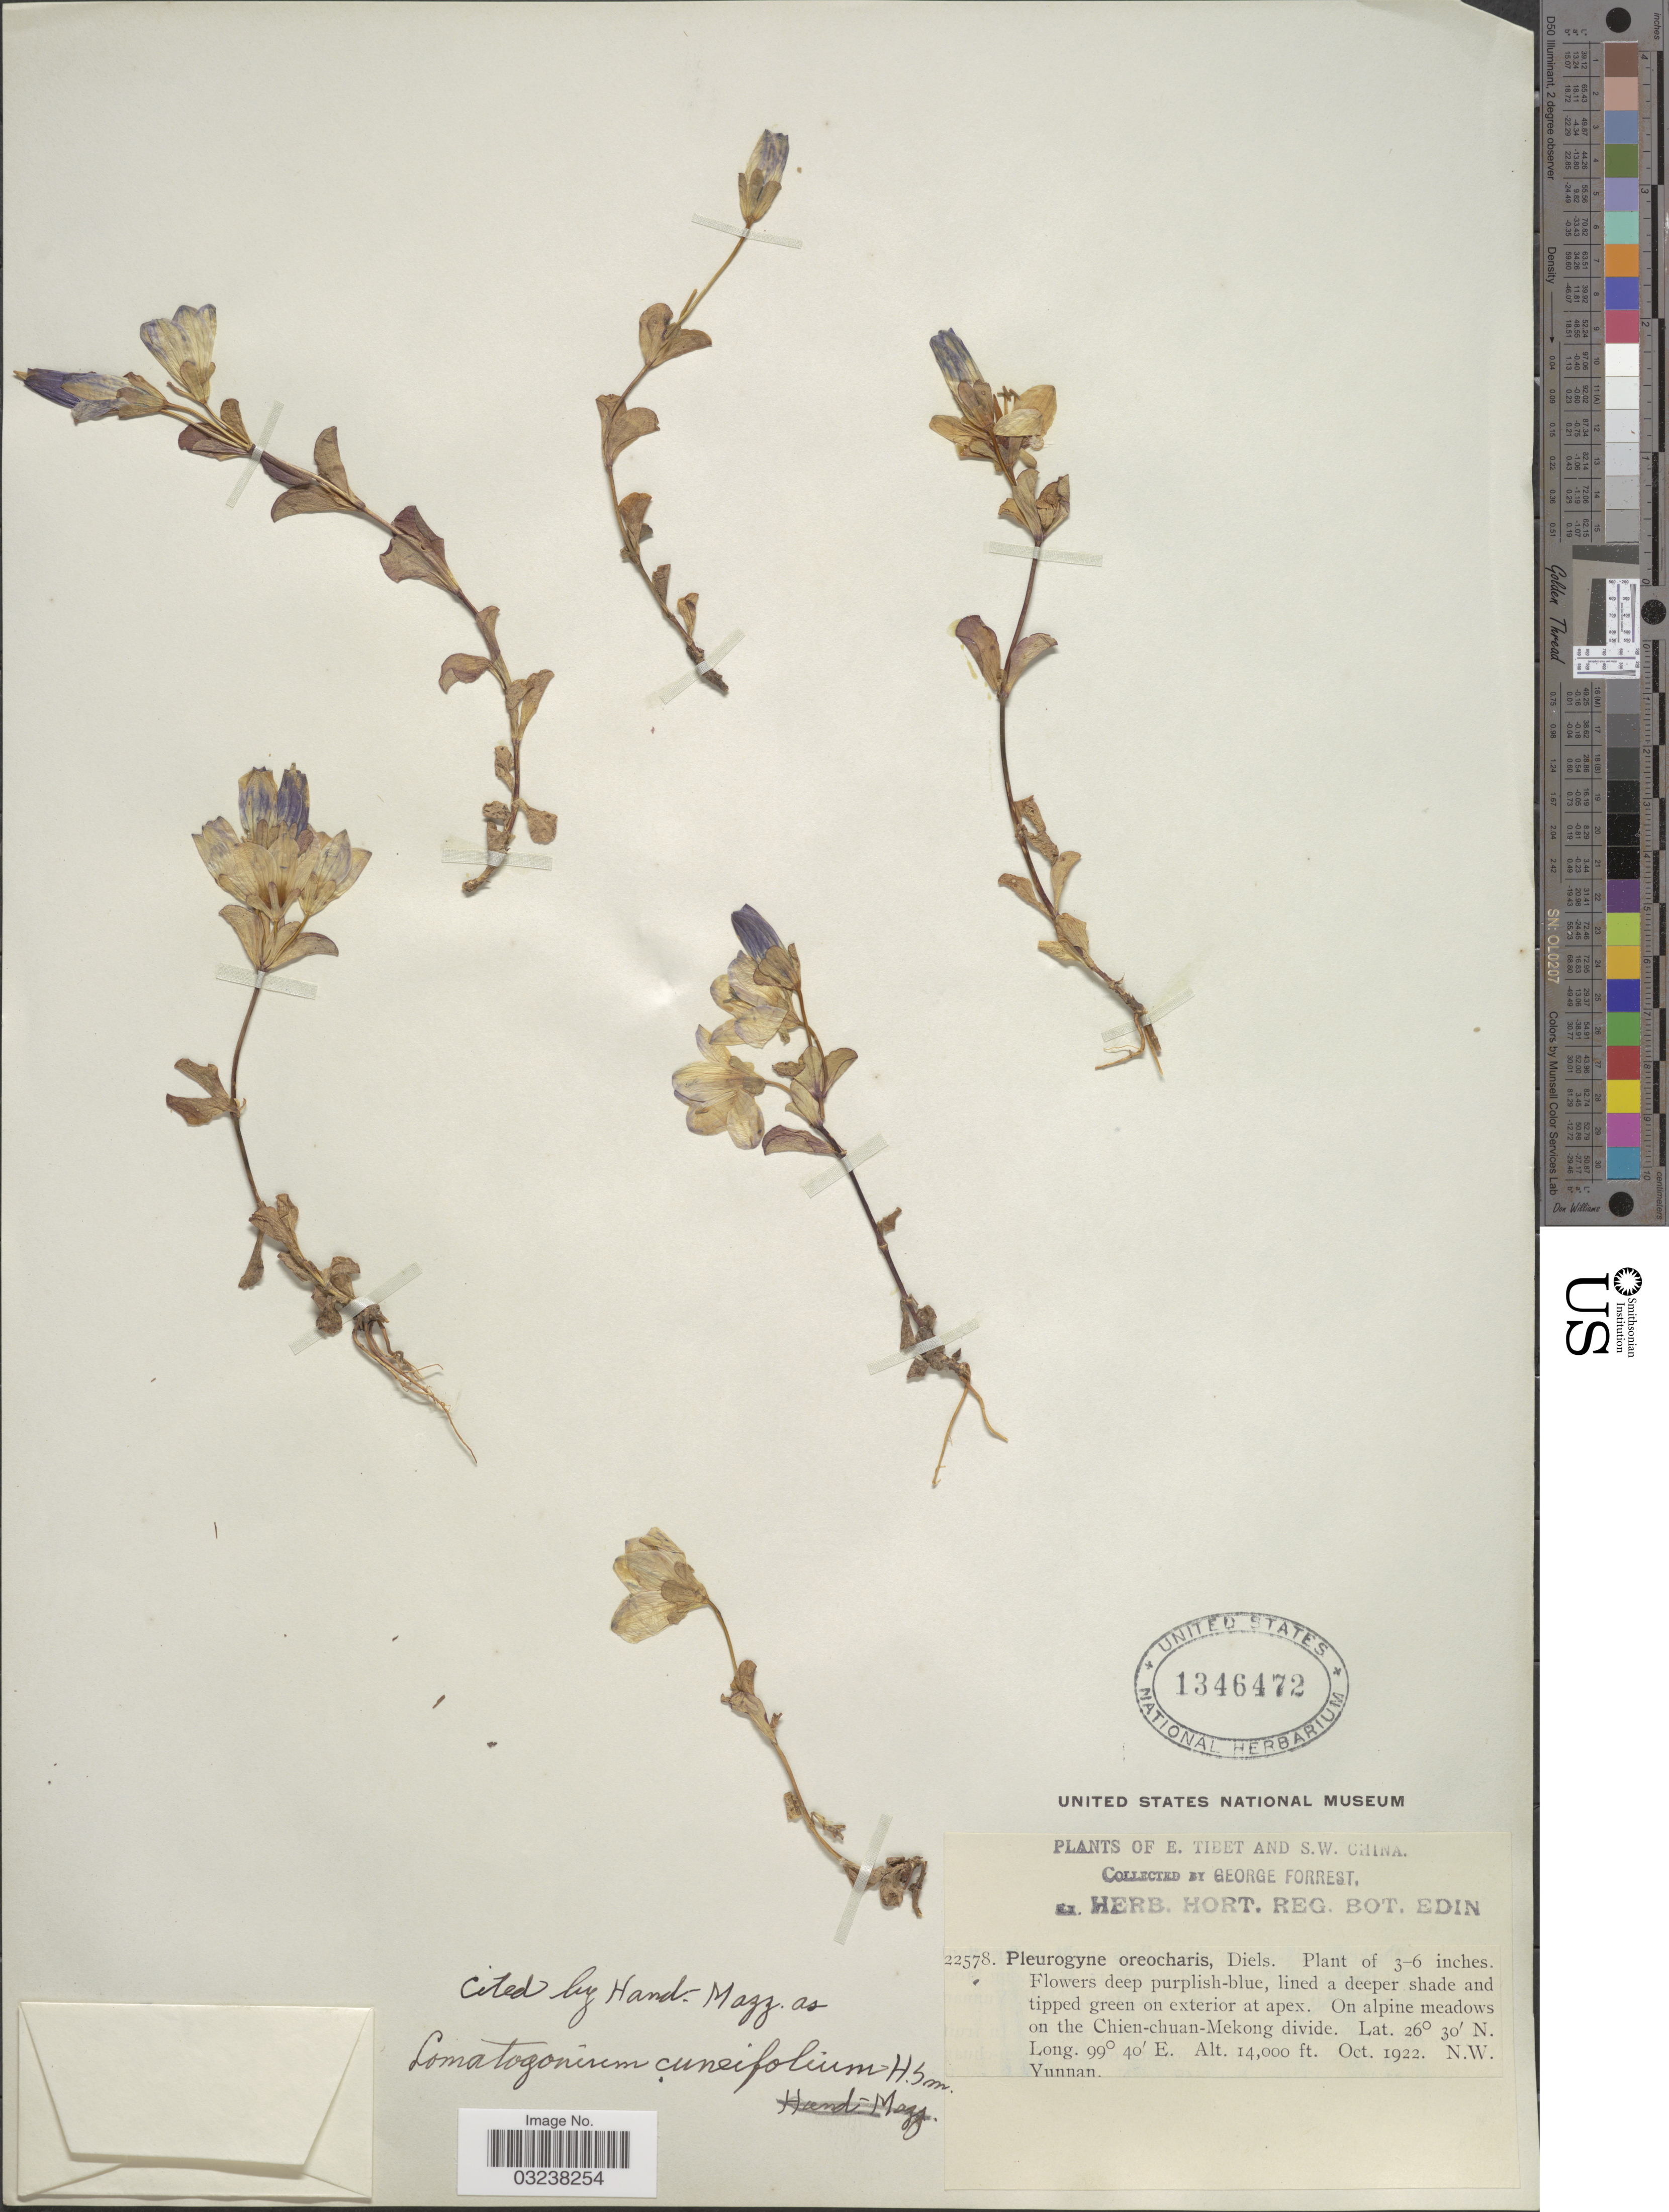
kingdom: Plantae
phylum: Tracheophyta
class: Magnoliopsida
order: Gentianales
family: Gentianaceae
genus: Lomatogonium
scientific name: Lomatogonium cuneifolium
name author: Herb. H. Sm.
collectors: G. Forrest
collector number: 22578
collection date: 1922-10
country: China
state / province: Yunnan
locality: E. Tibet and S.W. China. On alpine meadows on the Chien-chuan-Mekong divide. N.W. Yunnan.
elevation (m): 4267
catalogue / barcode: US 1346472